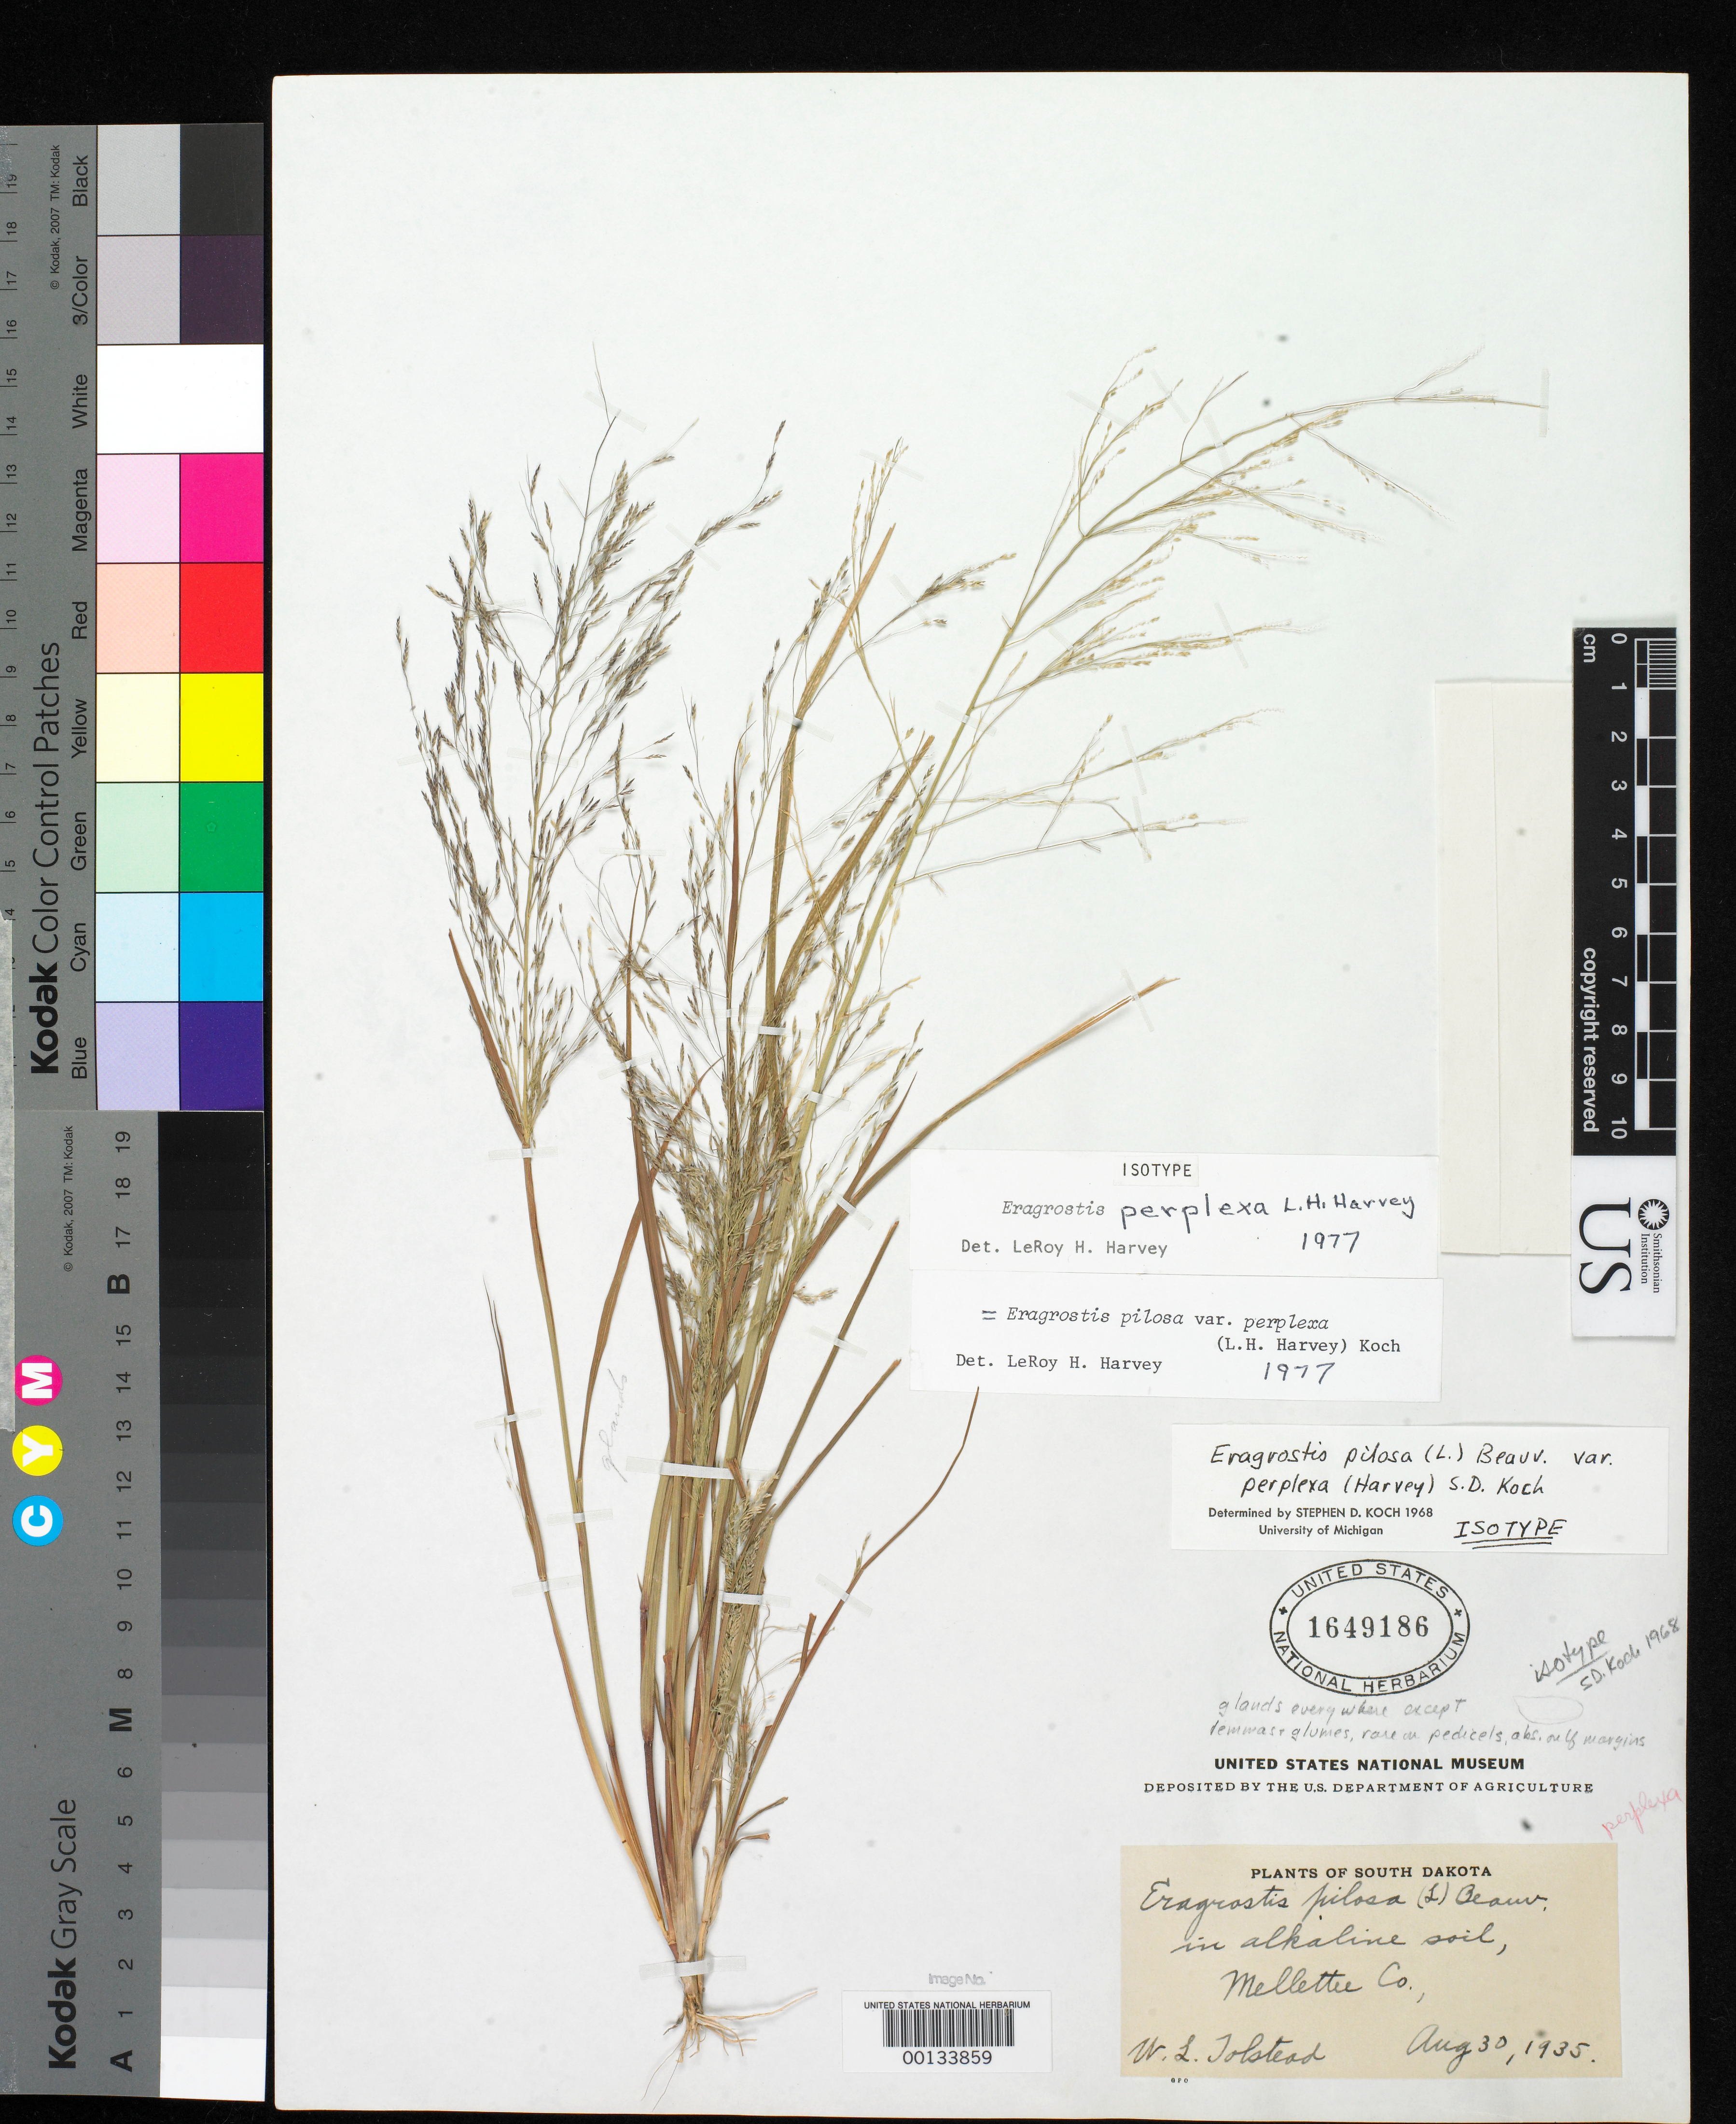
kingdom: Plantae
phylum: Tracheophyta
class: Liliopsida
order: Poales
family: Poaceae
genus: Eragrostis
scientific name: Eragrostis perplexa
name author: L.H. Harv.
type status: Isotype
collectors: W. Tolstead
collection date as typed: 30 Aug 1935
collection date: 1935-08-30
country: United States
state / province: South Dakota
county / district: Mellette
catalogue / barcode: US 1649186